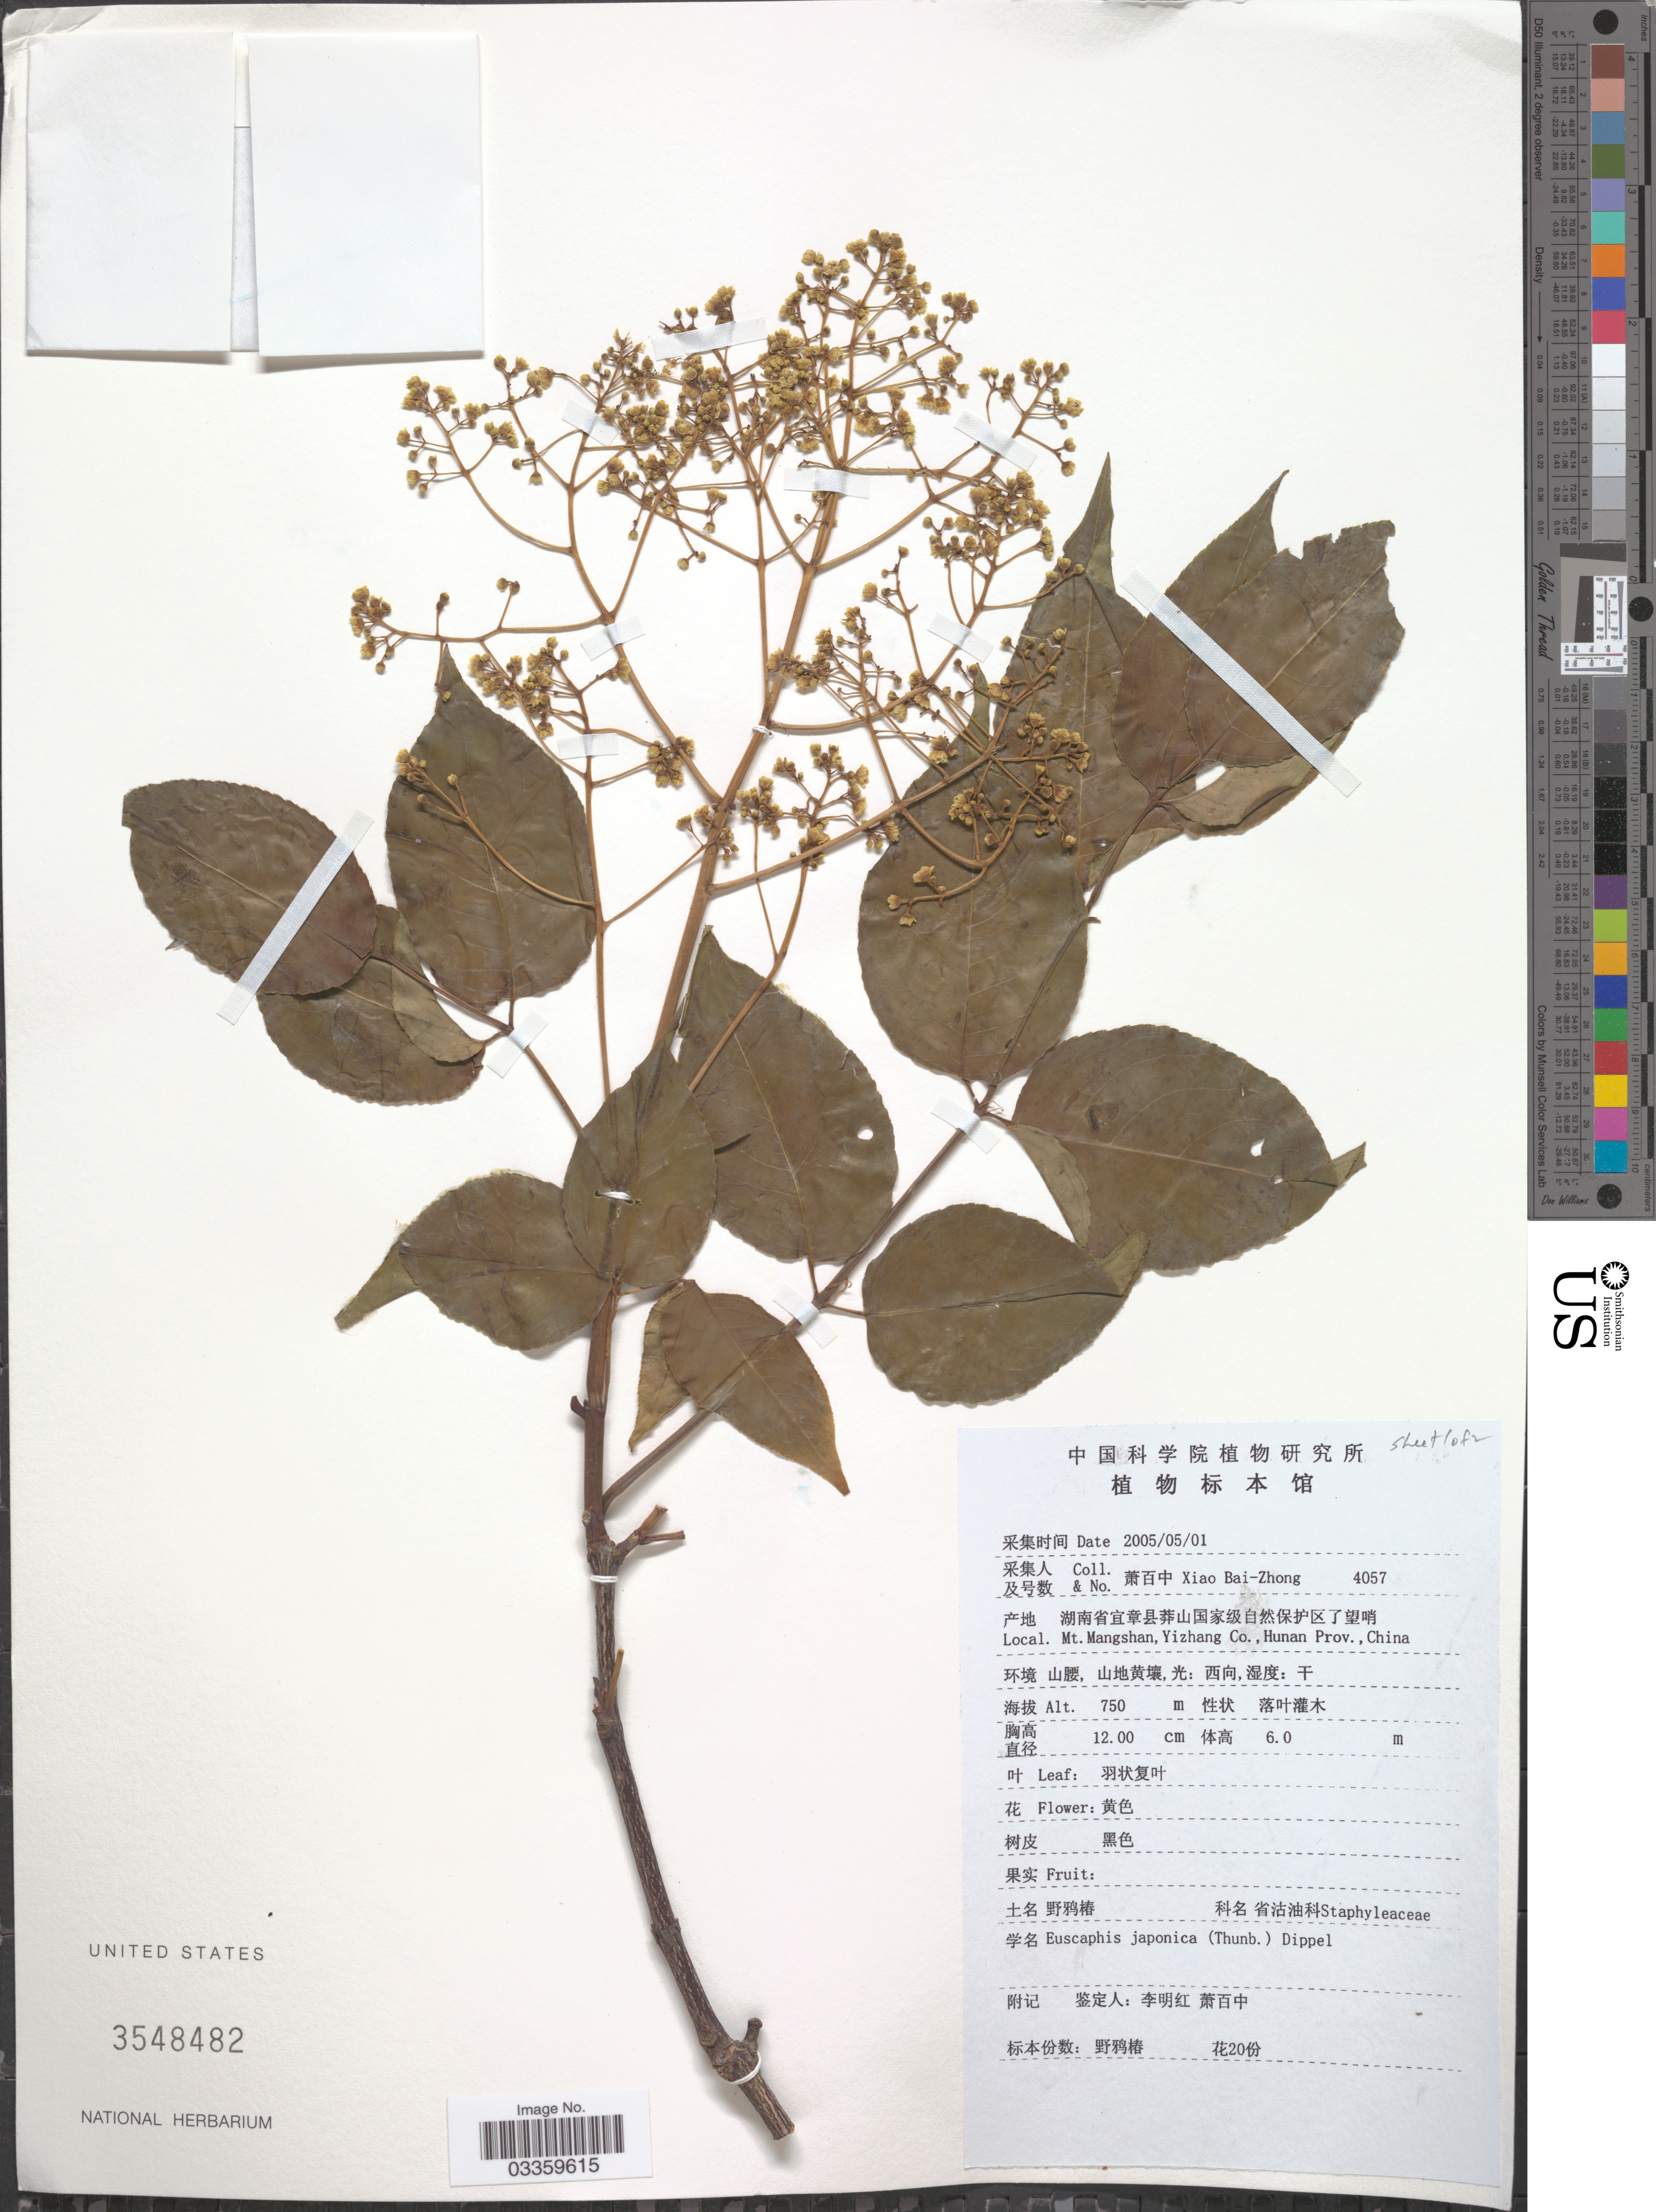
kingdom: Plantae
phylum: Tracheophyta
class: Magnoliopsida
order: Crossosomatales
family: Staphyleaceae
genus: Euscaphis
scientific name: Euscaphis japonica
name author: (Thunb.) Kanitz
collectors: B. Z. Xiao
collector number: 4057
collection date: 2005-05-01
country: China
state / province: Hunan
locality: Mt. Mangshan, Yizhang Co.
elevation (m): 750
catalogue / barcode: US 3548482